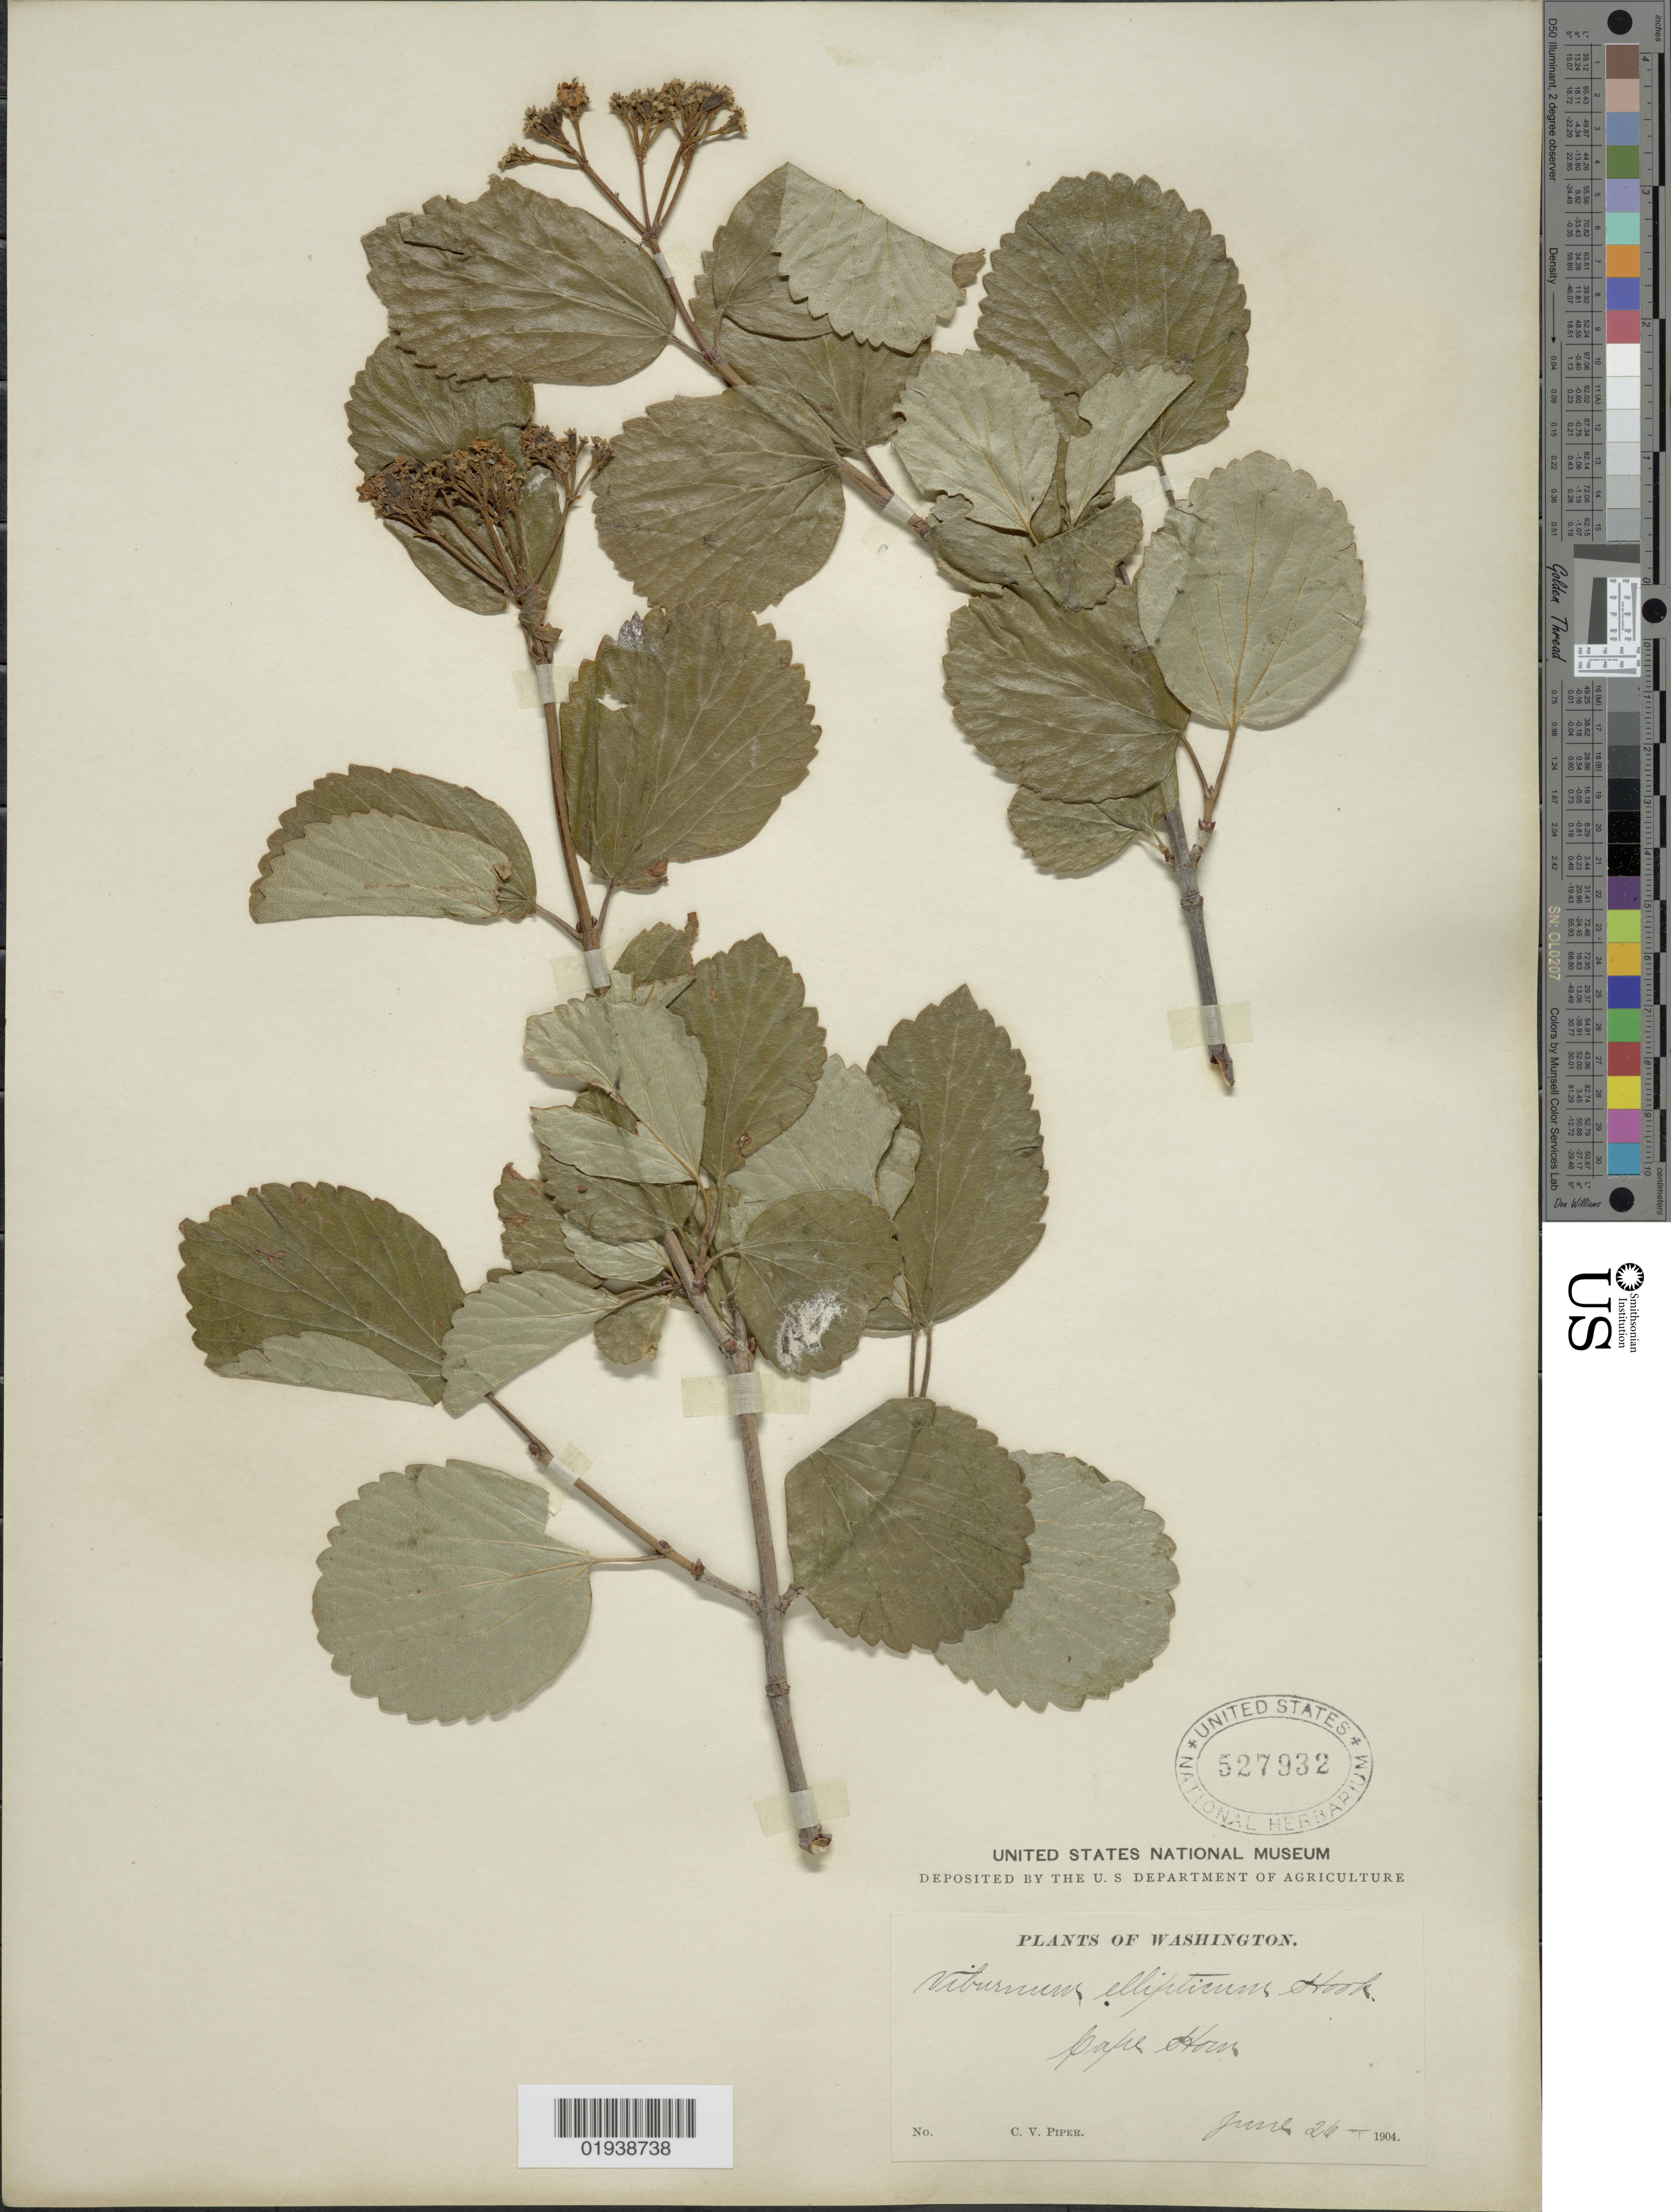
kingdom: Plantae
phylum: Tracheophyta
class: Magnoliopsida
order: Dipsacales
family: Viburnaceae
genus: Viburnum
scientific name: Viburnum ellipticum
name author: Hook.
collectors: C. V. Piper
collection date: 1904-06-26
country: United States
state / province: Washington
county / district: Skamania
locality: Cape Horn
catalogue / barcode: US 527932